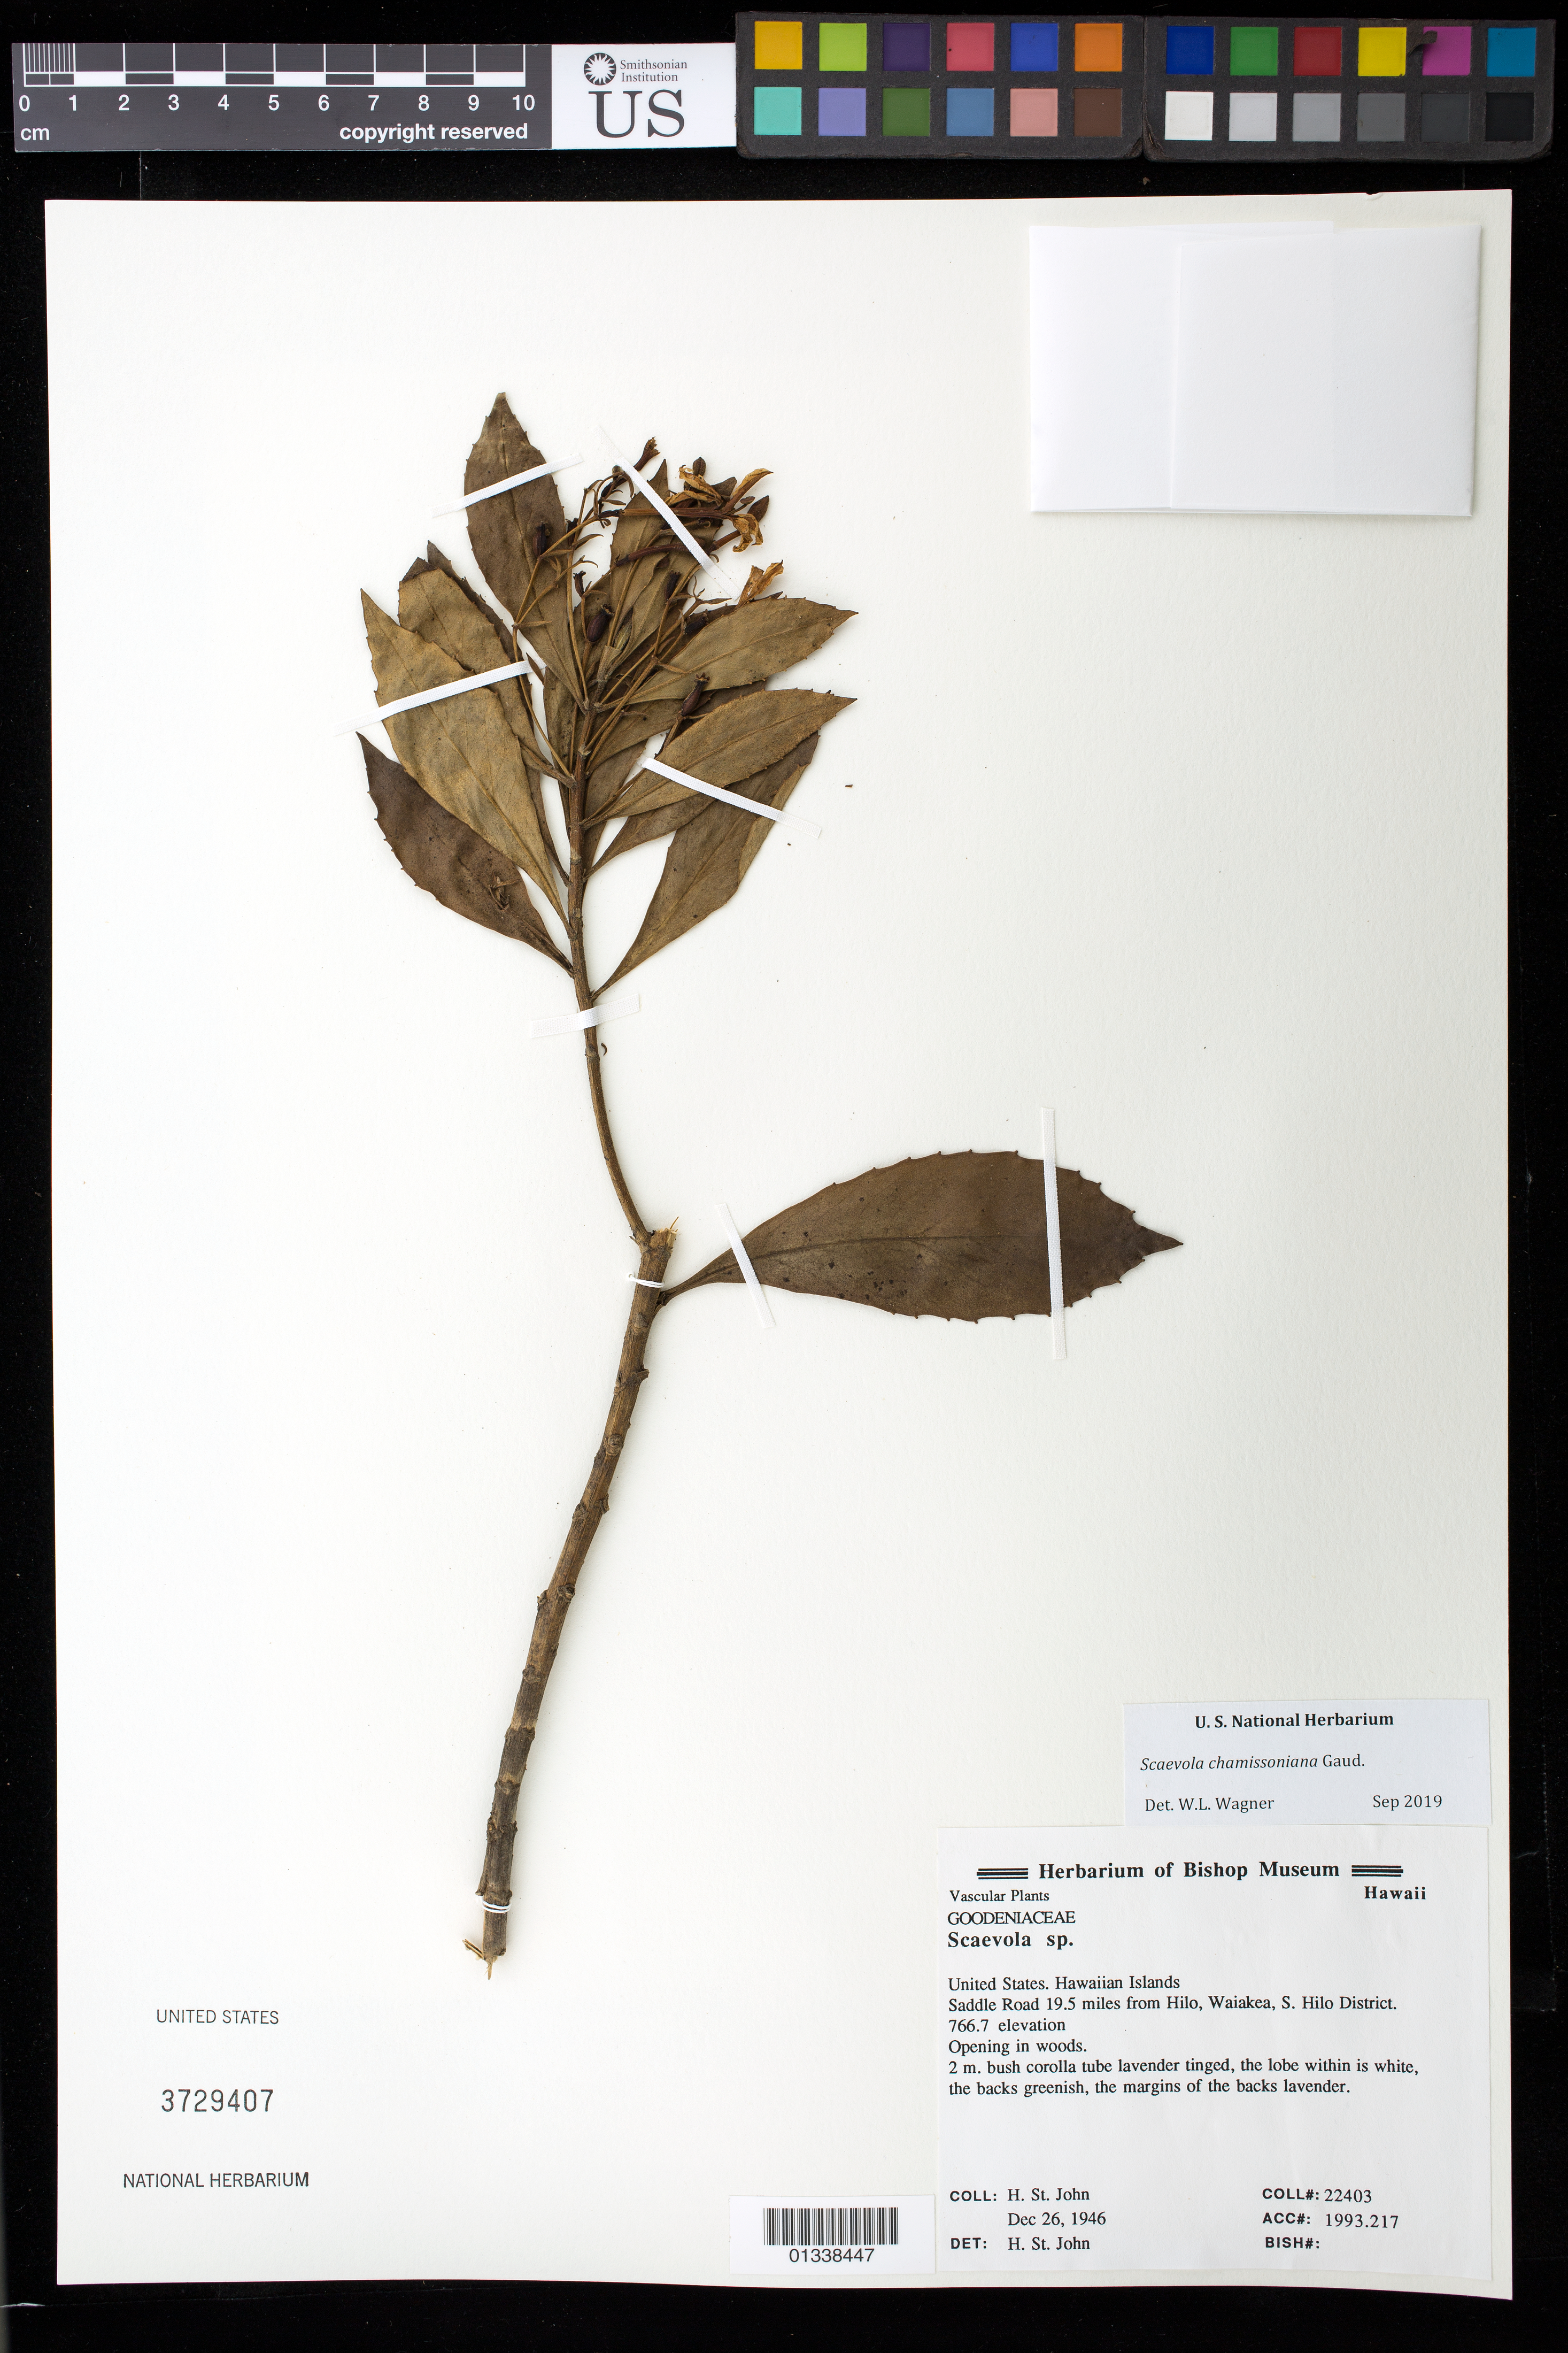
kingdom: Plantae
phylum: Tracheophyta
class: Magnoliopsida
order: Asterales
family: Goodeniaceae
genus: Scaevola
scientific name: Scaevola chamissoniana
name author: Gaudich.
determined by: Wagner, W. L., (BOT), Smithsonian Institution - National Museum of Natural History (UNITED STATES)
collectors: H. St. John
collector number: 22403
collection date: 1946-12-26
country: United States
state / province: Hawaii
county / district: Hawaii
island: Hawaii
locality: Saddle Road 19.5 miles from Hilo, Waiakea, S. Hilo District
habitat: Opening in woods.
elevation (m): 766.7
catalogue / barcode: US 3729407